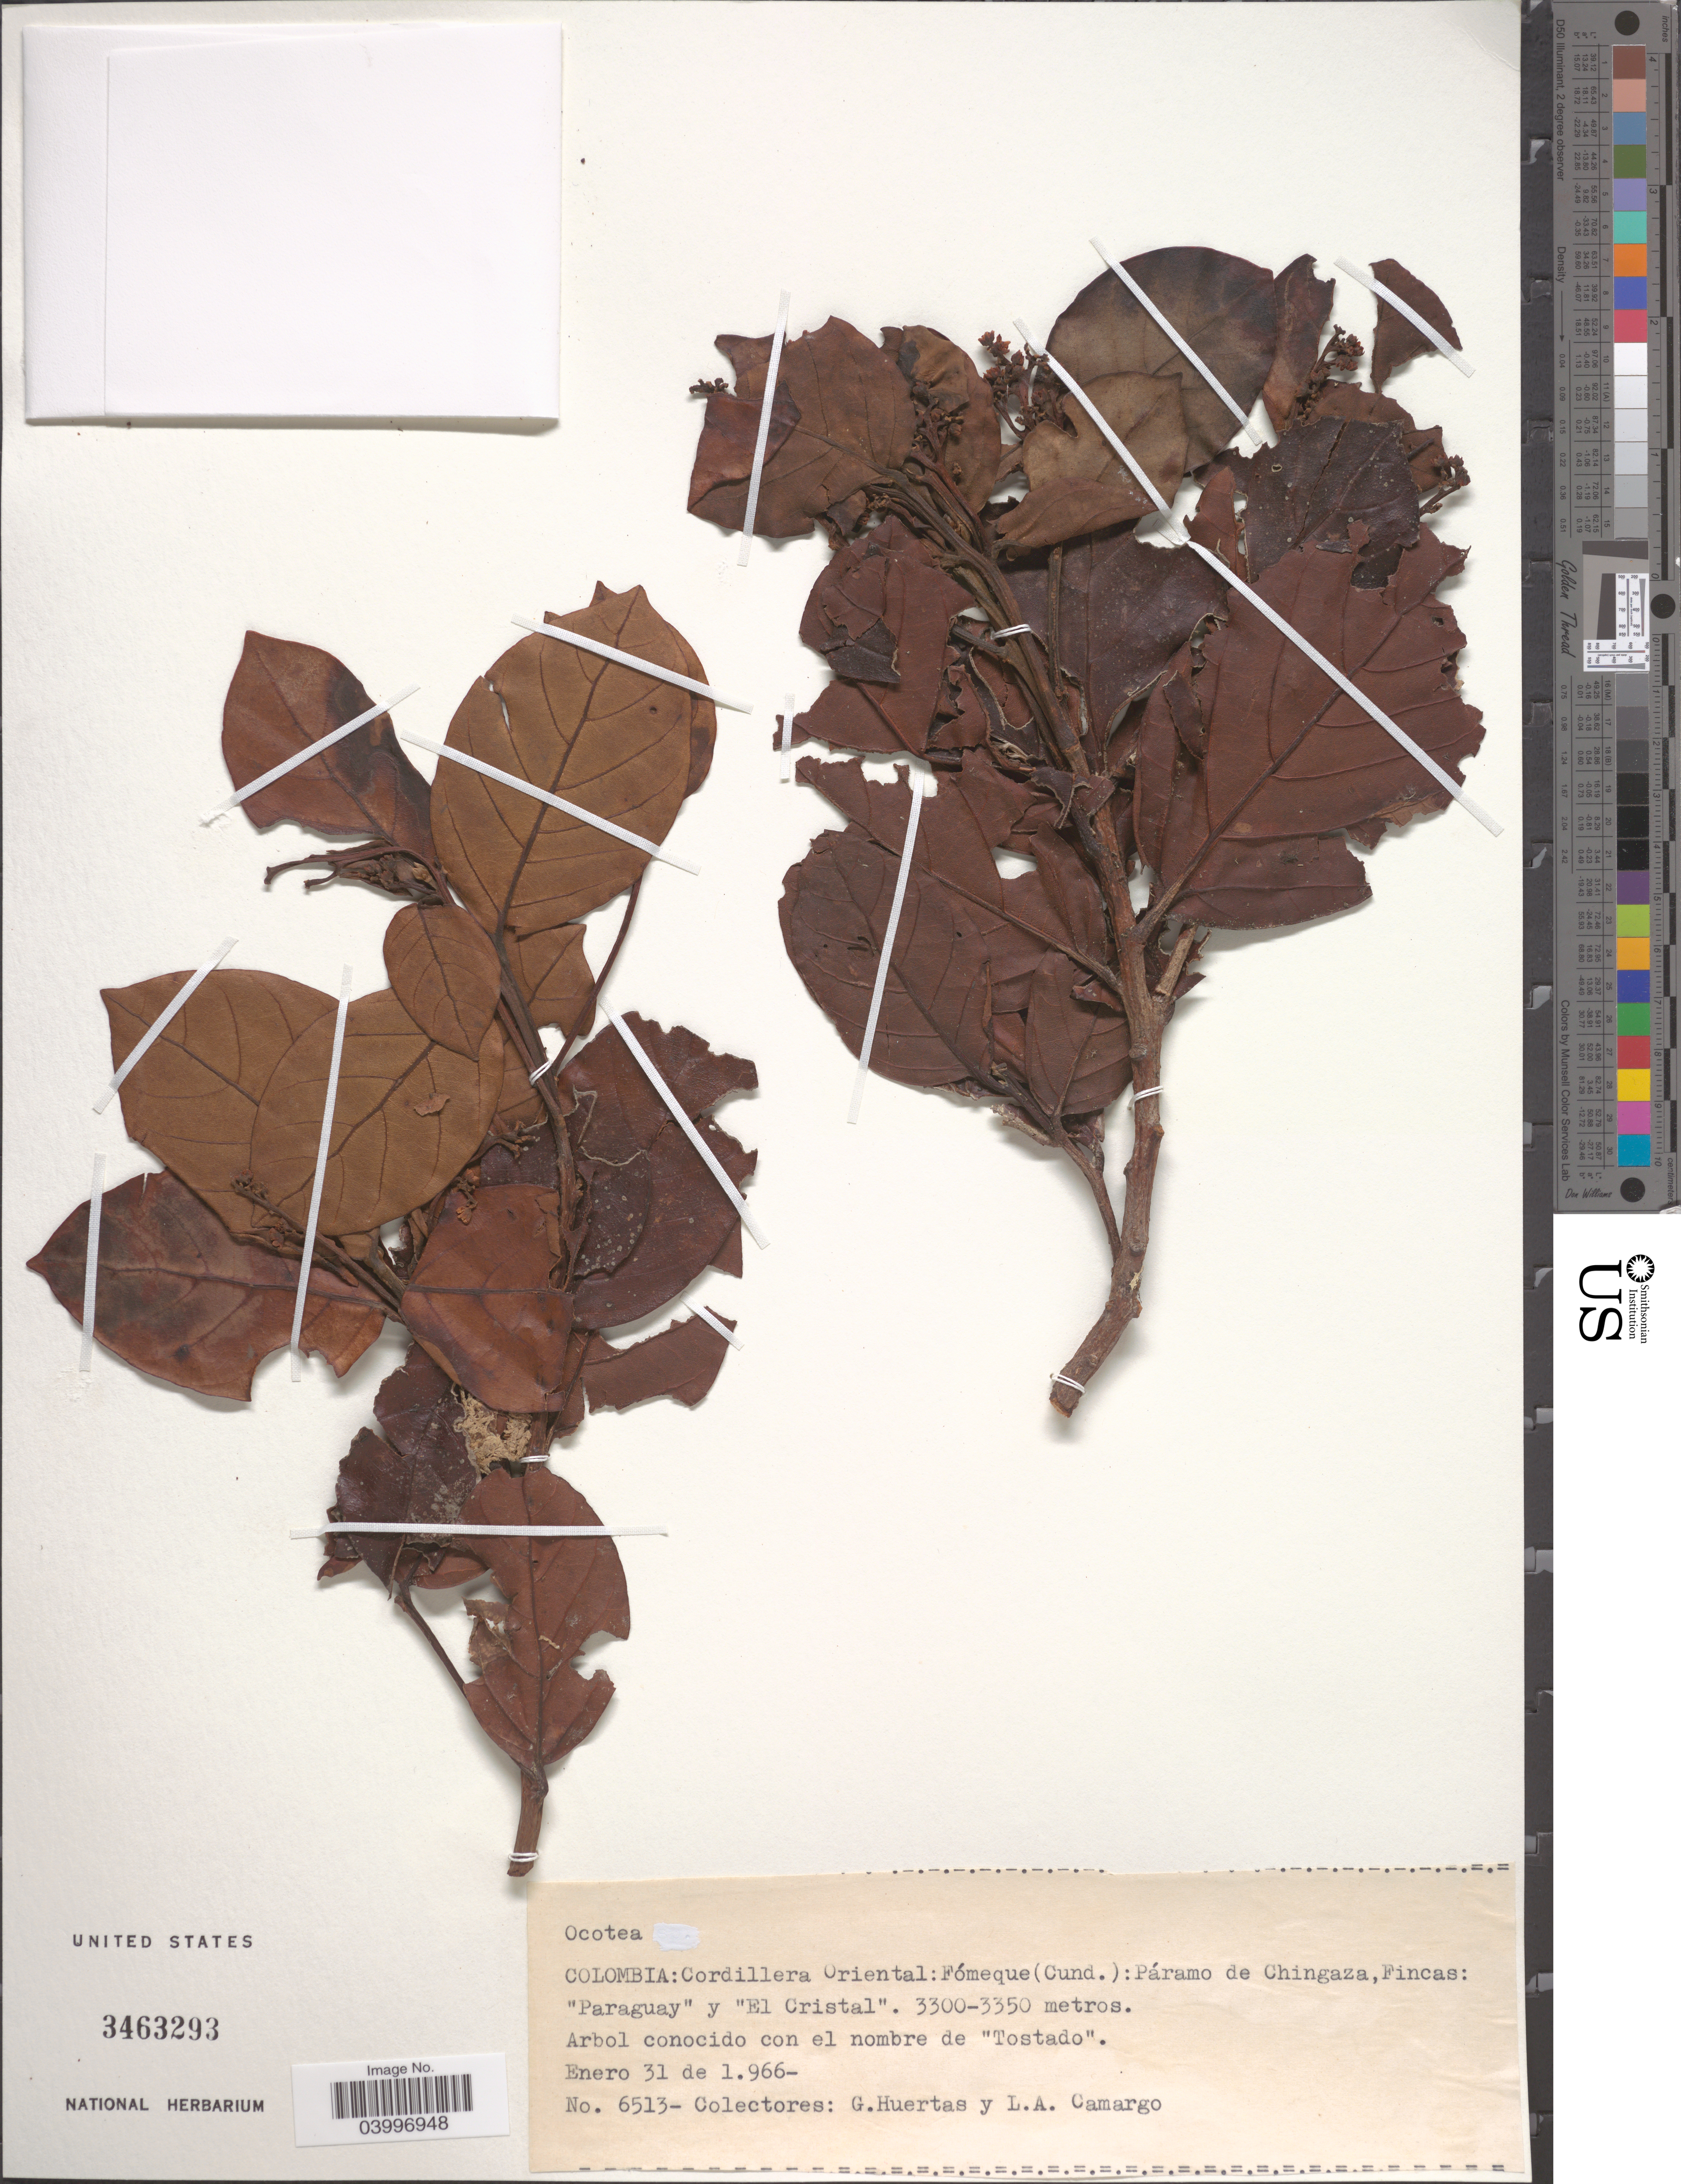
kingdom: Plantae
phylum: Tracheophyta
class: Magnoliopsida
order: Laurales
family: Lauraceae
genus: Ocotea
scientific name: Ocotea sp.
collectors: G. Huertas & L. A. Camargo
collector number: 6513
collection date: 1966-01-31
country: Colombia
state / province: Cundinamarca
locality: Cordillera Oriental: Fómeque (Cund.): Páramo de Chingaza, Fincas: 'Paraguay' y 'El Cristal'.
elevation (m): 3300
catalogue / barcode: US 3463293